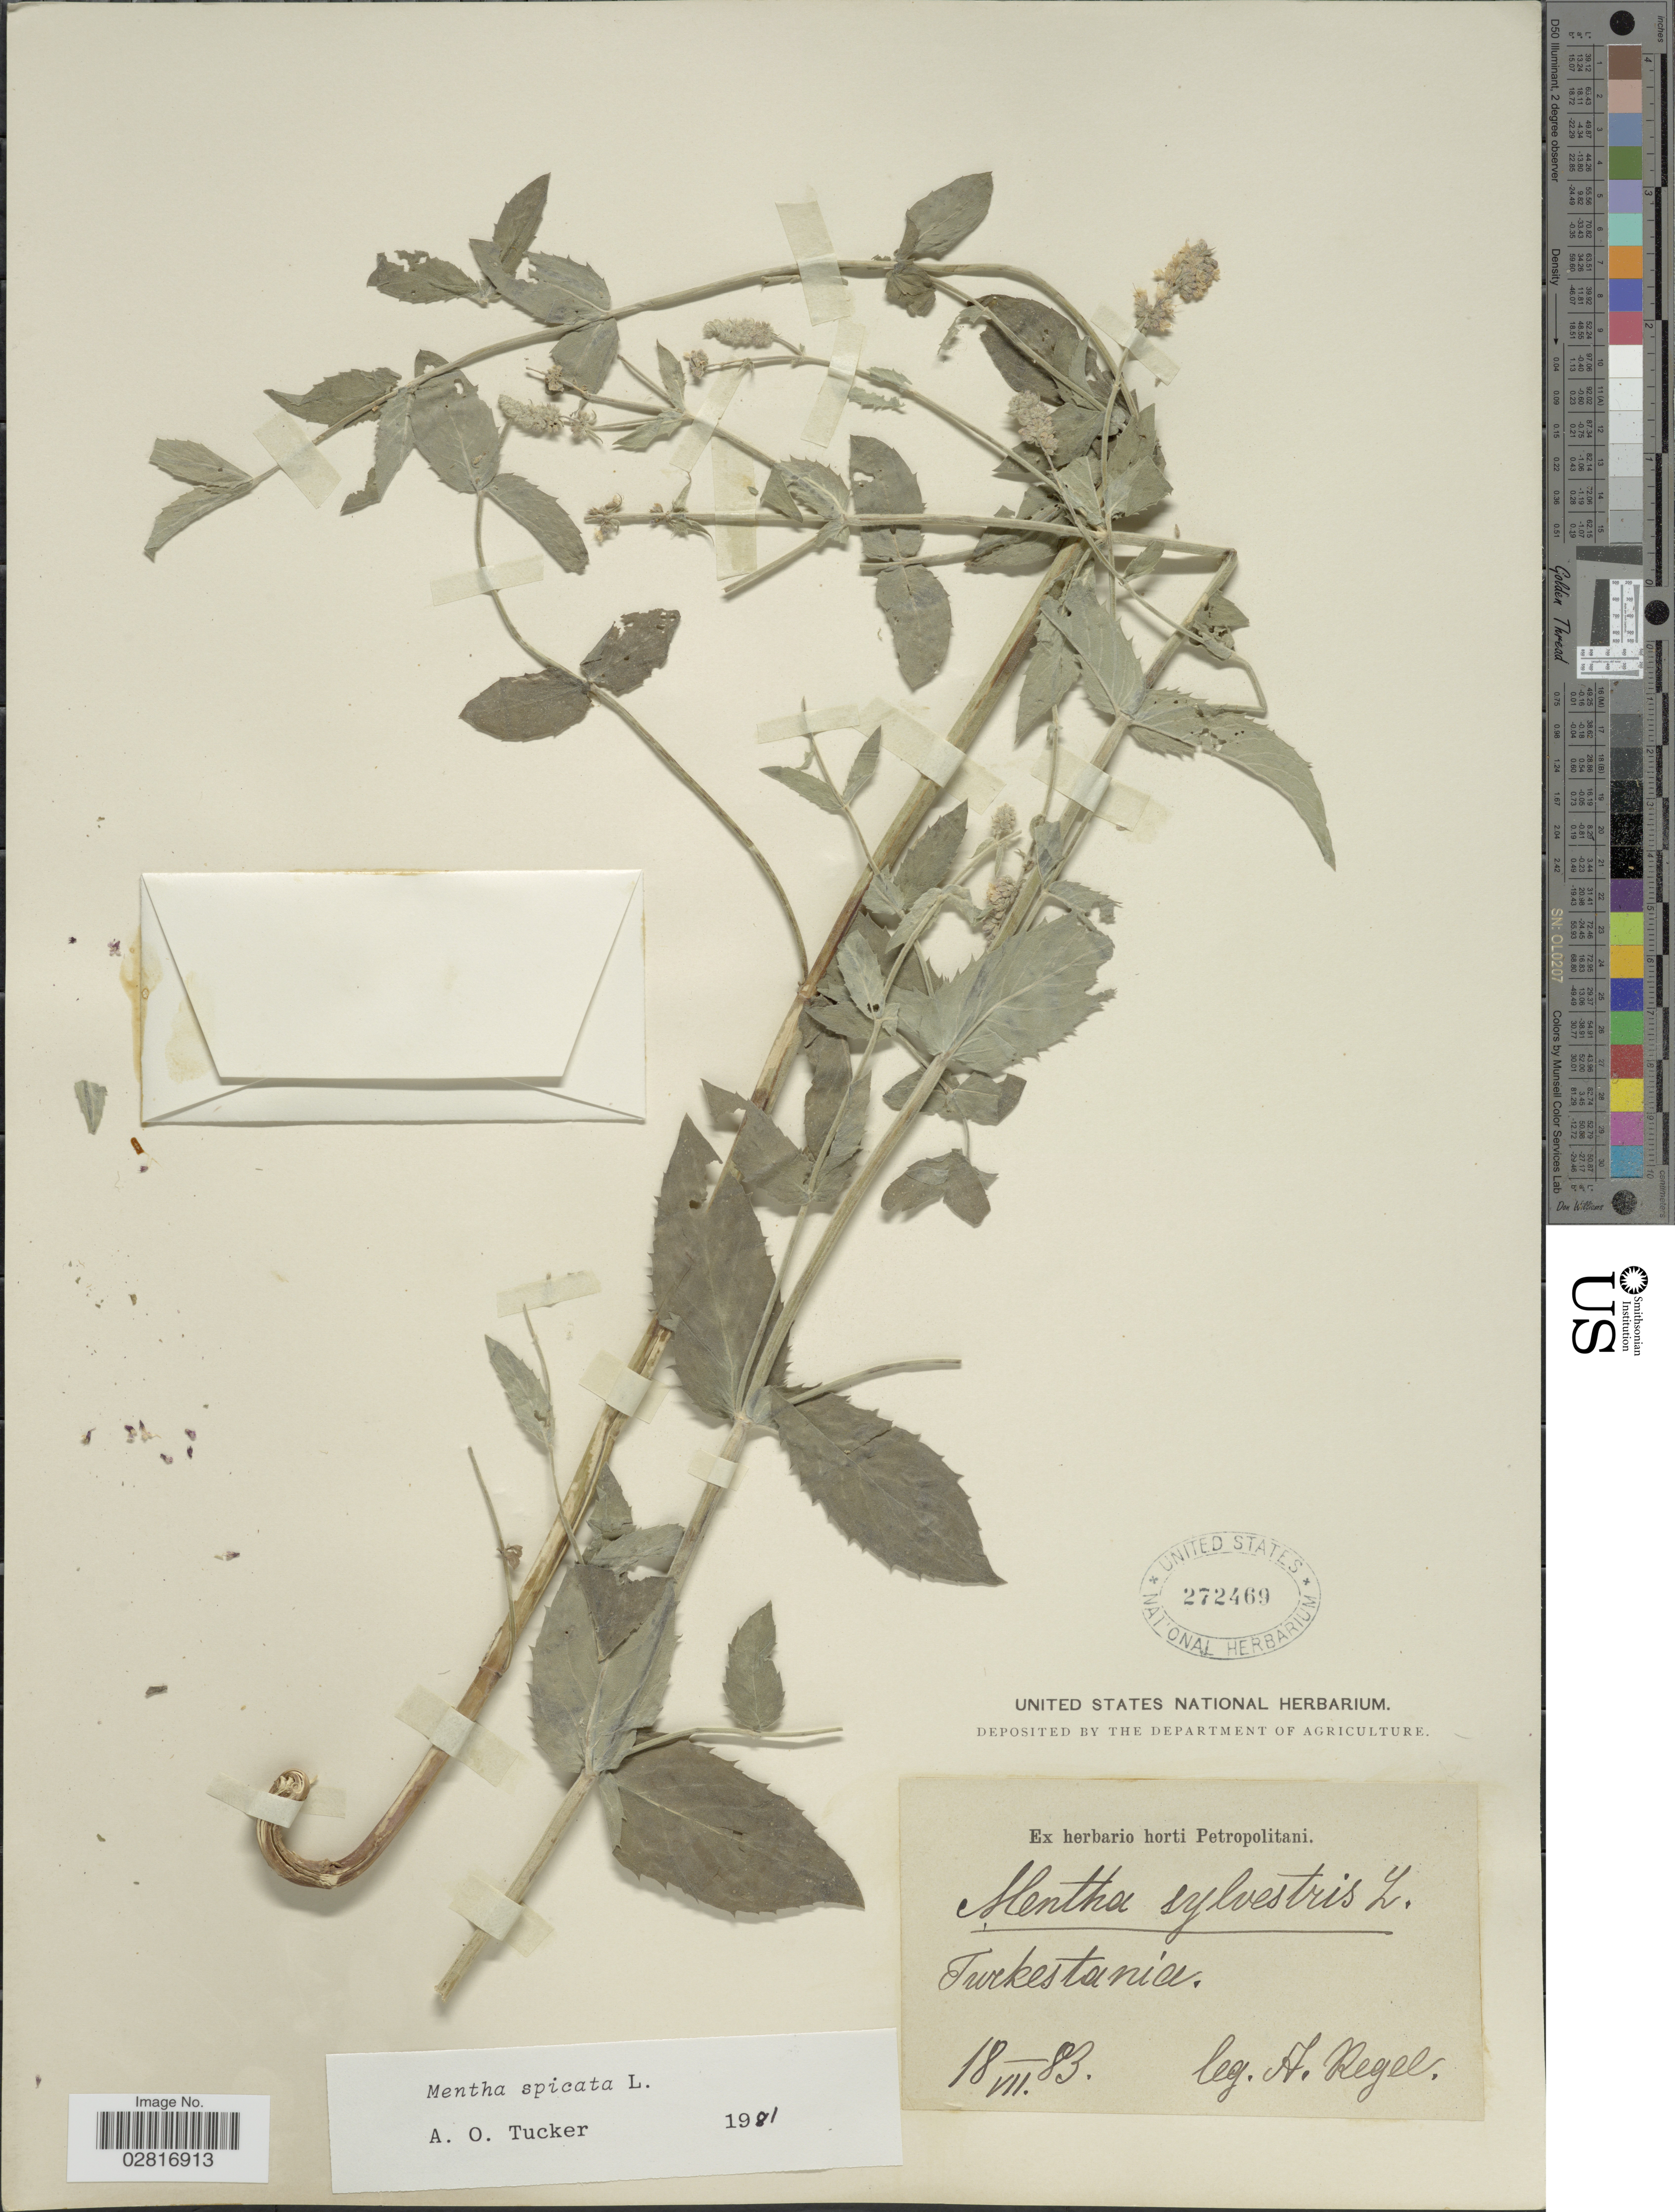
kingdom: Plantae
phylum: Tracheophyta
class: Magnoliopsida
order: Lamiales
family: Lamiaceae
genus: Mentha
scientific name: Mentha spicata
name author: L.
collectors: A. Regel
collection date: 1883-07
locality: Turkestania.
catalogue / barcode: US 272469